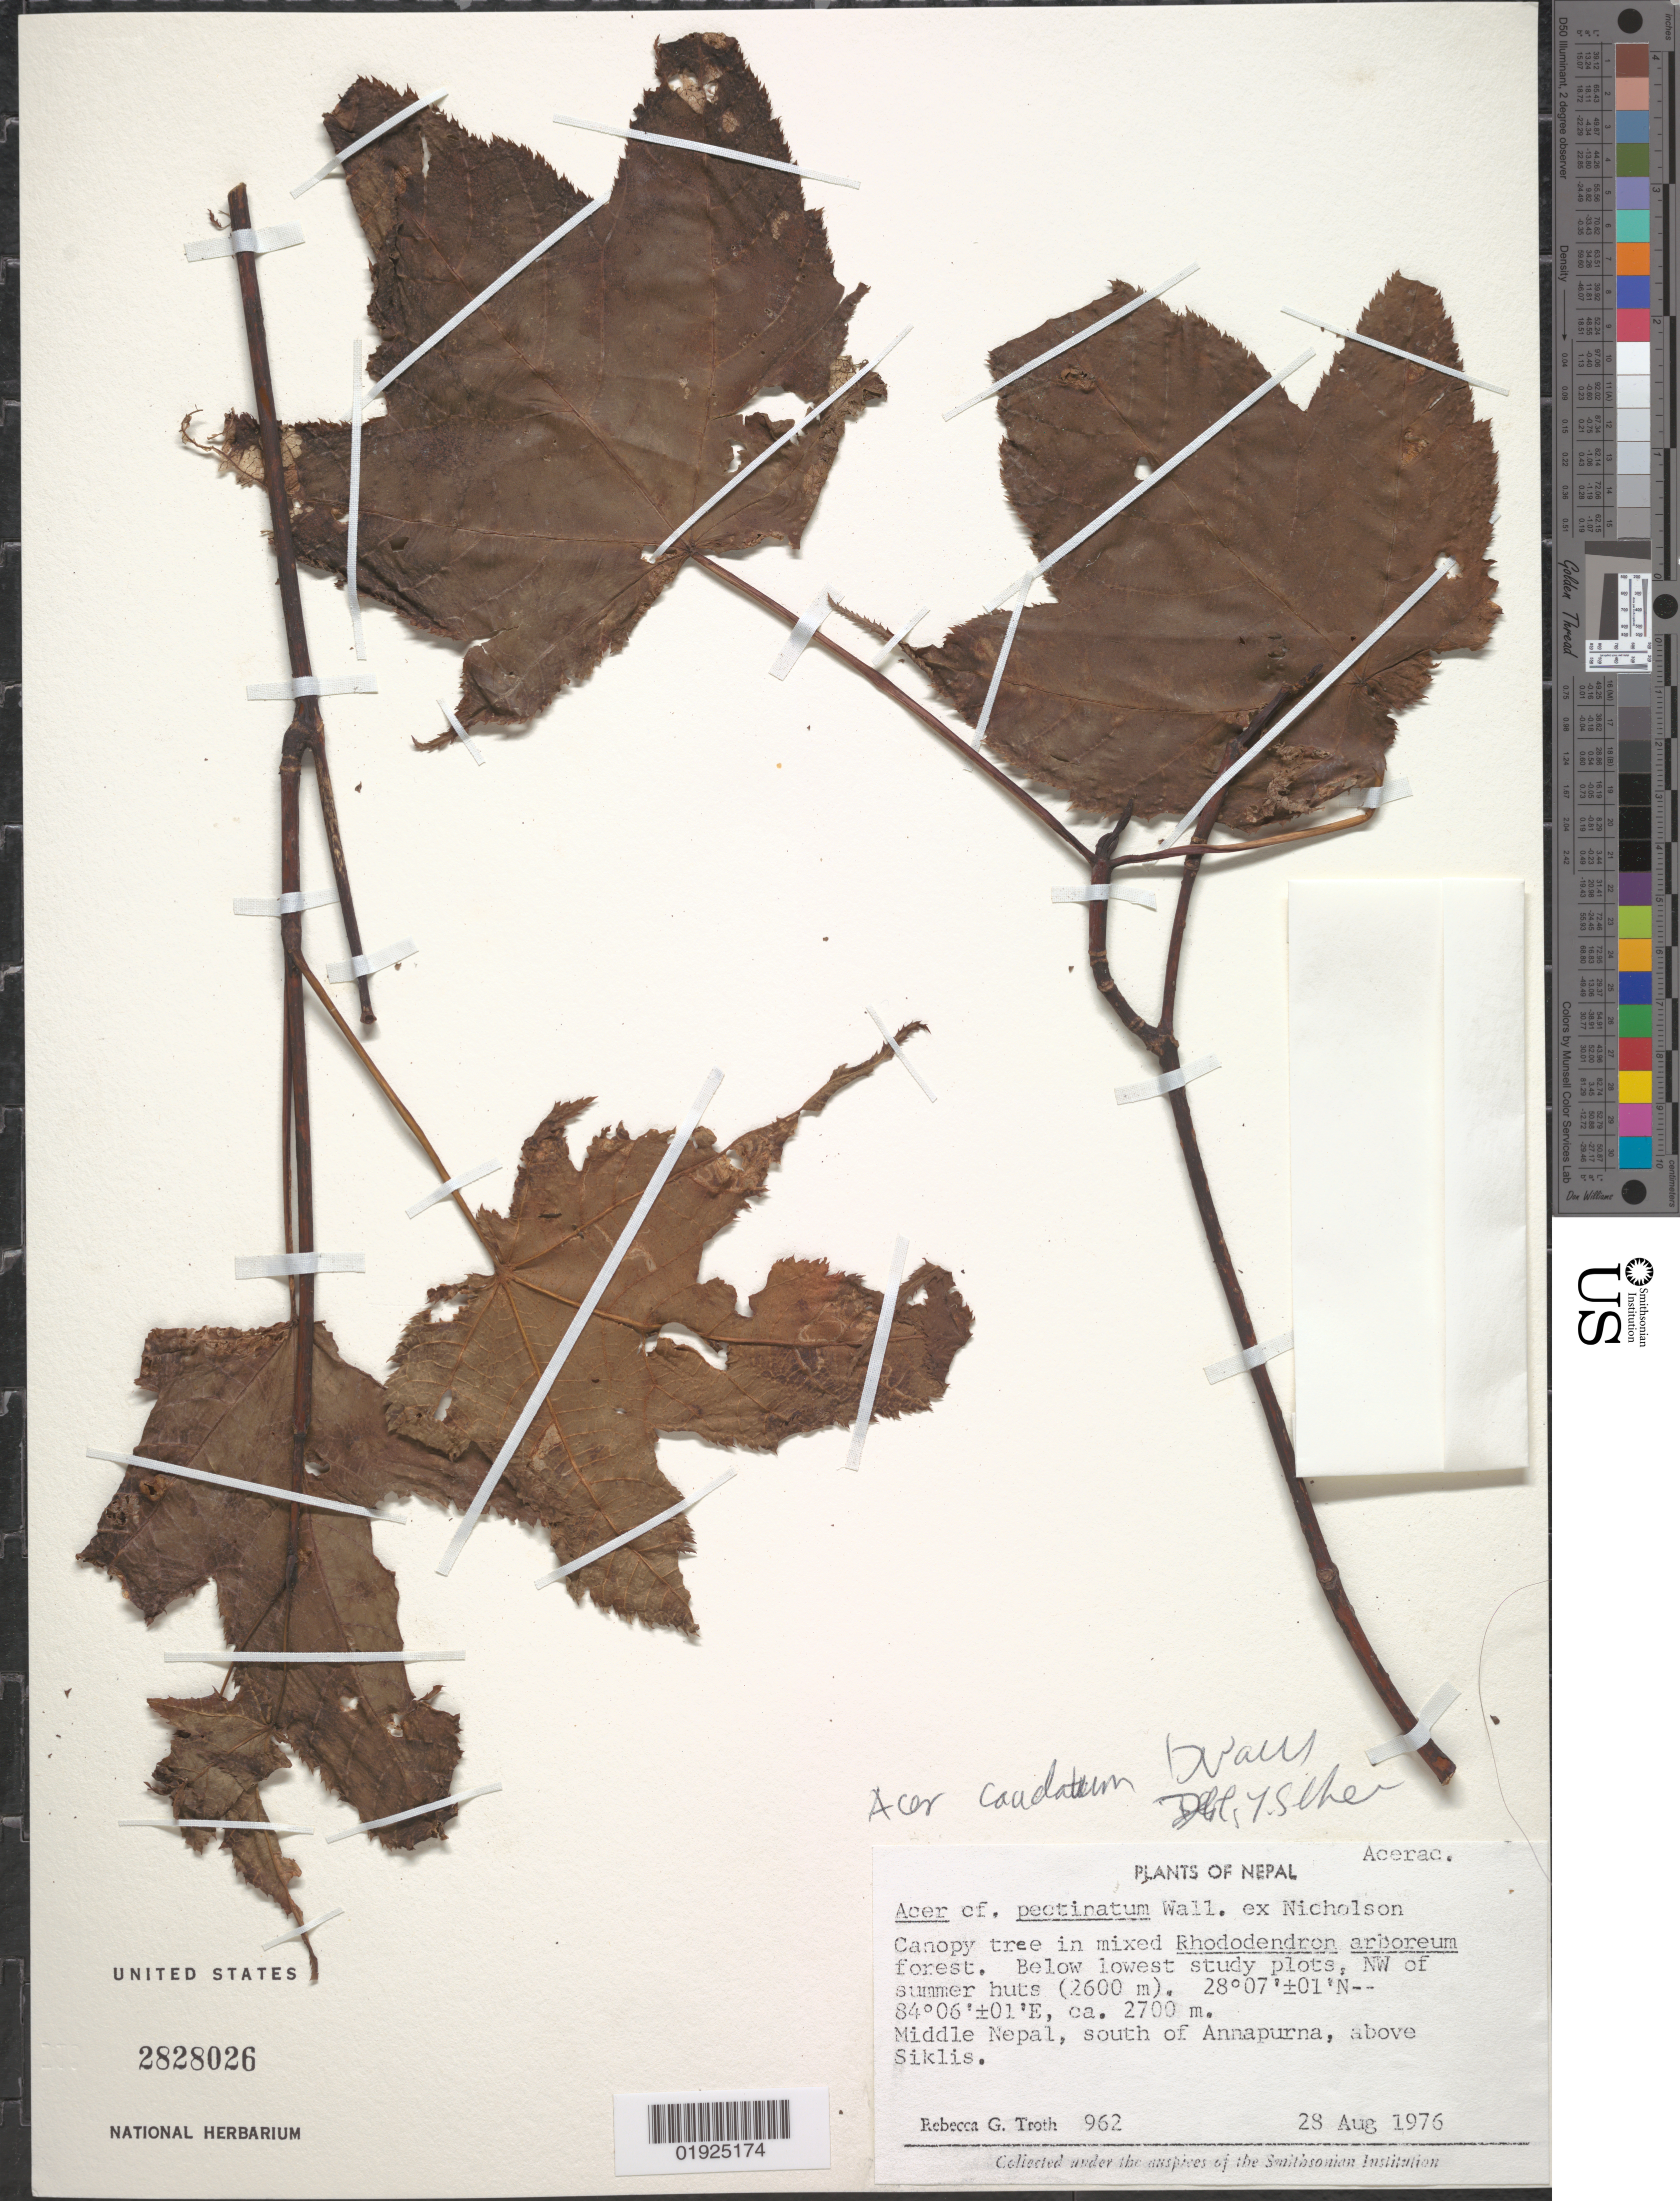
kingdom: Plantae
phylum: Tracheophyta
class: Magnoliopsida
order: Sapindales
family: Sapindaceae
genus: Acer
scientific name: Acer caudatum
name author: Wall.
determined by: Chen, --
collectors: R. Troth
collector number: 962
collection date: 1976-08-28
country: Nepal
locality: Middle Nepal, south of Annapurna, above Siklis. Below lowest study plots, NW of summer huts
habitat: Mixed Rhododendron aroreum forest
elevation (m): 2700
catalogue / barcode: US 2828026